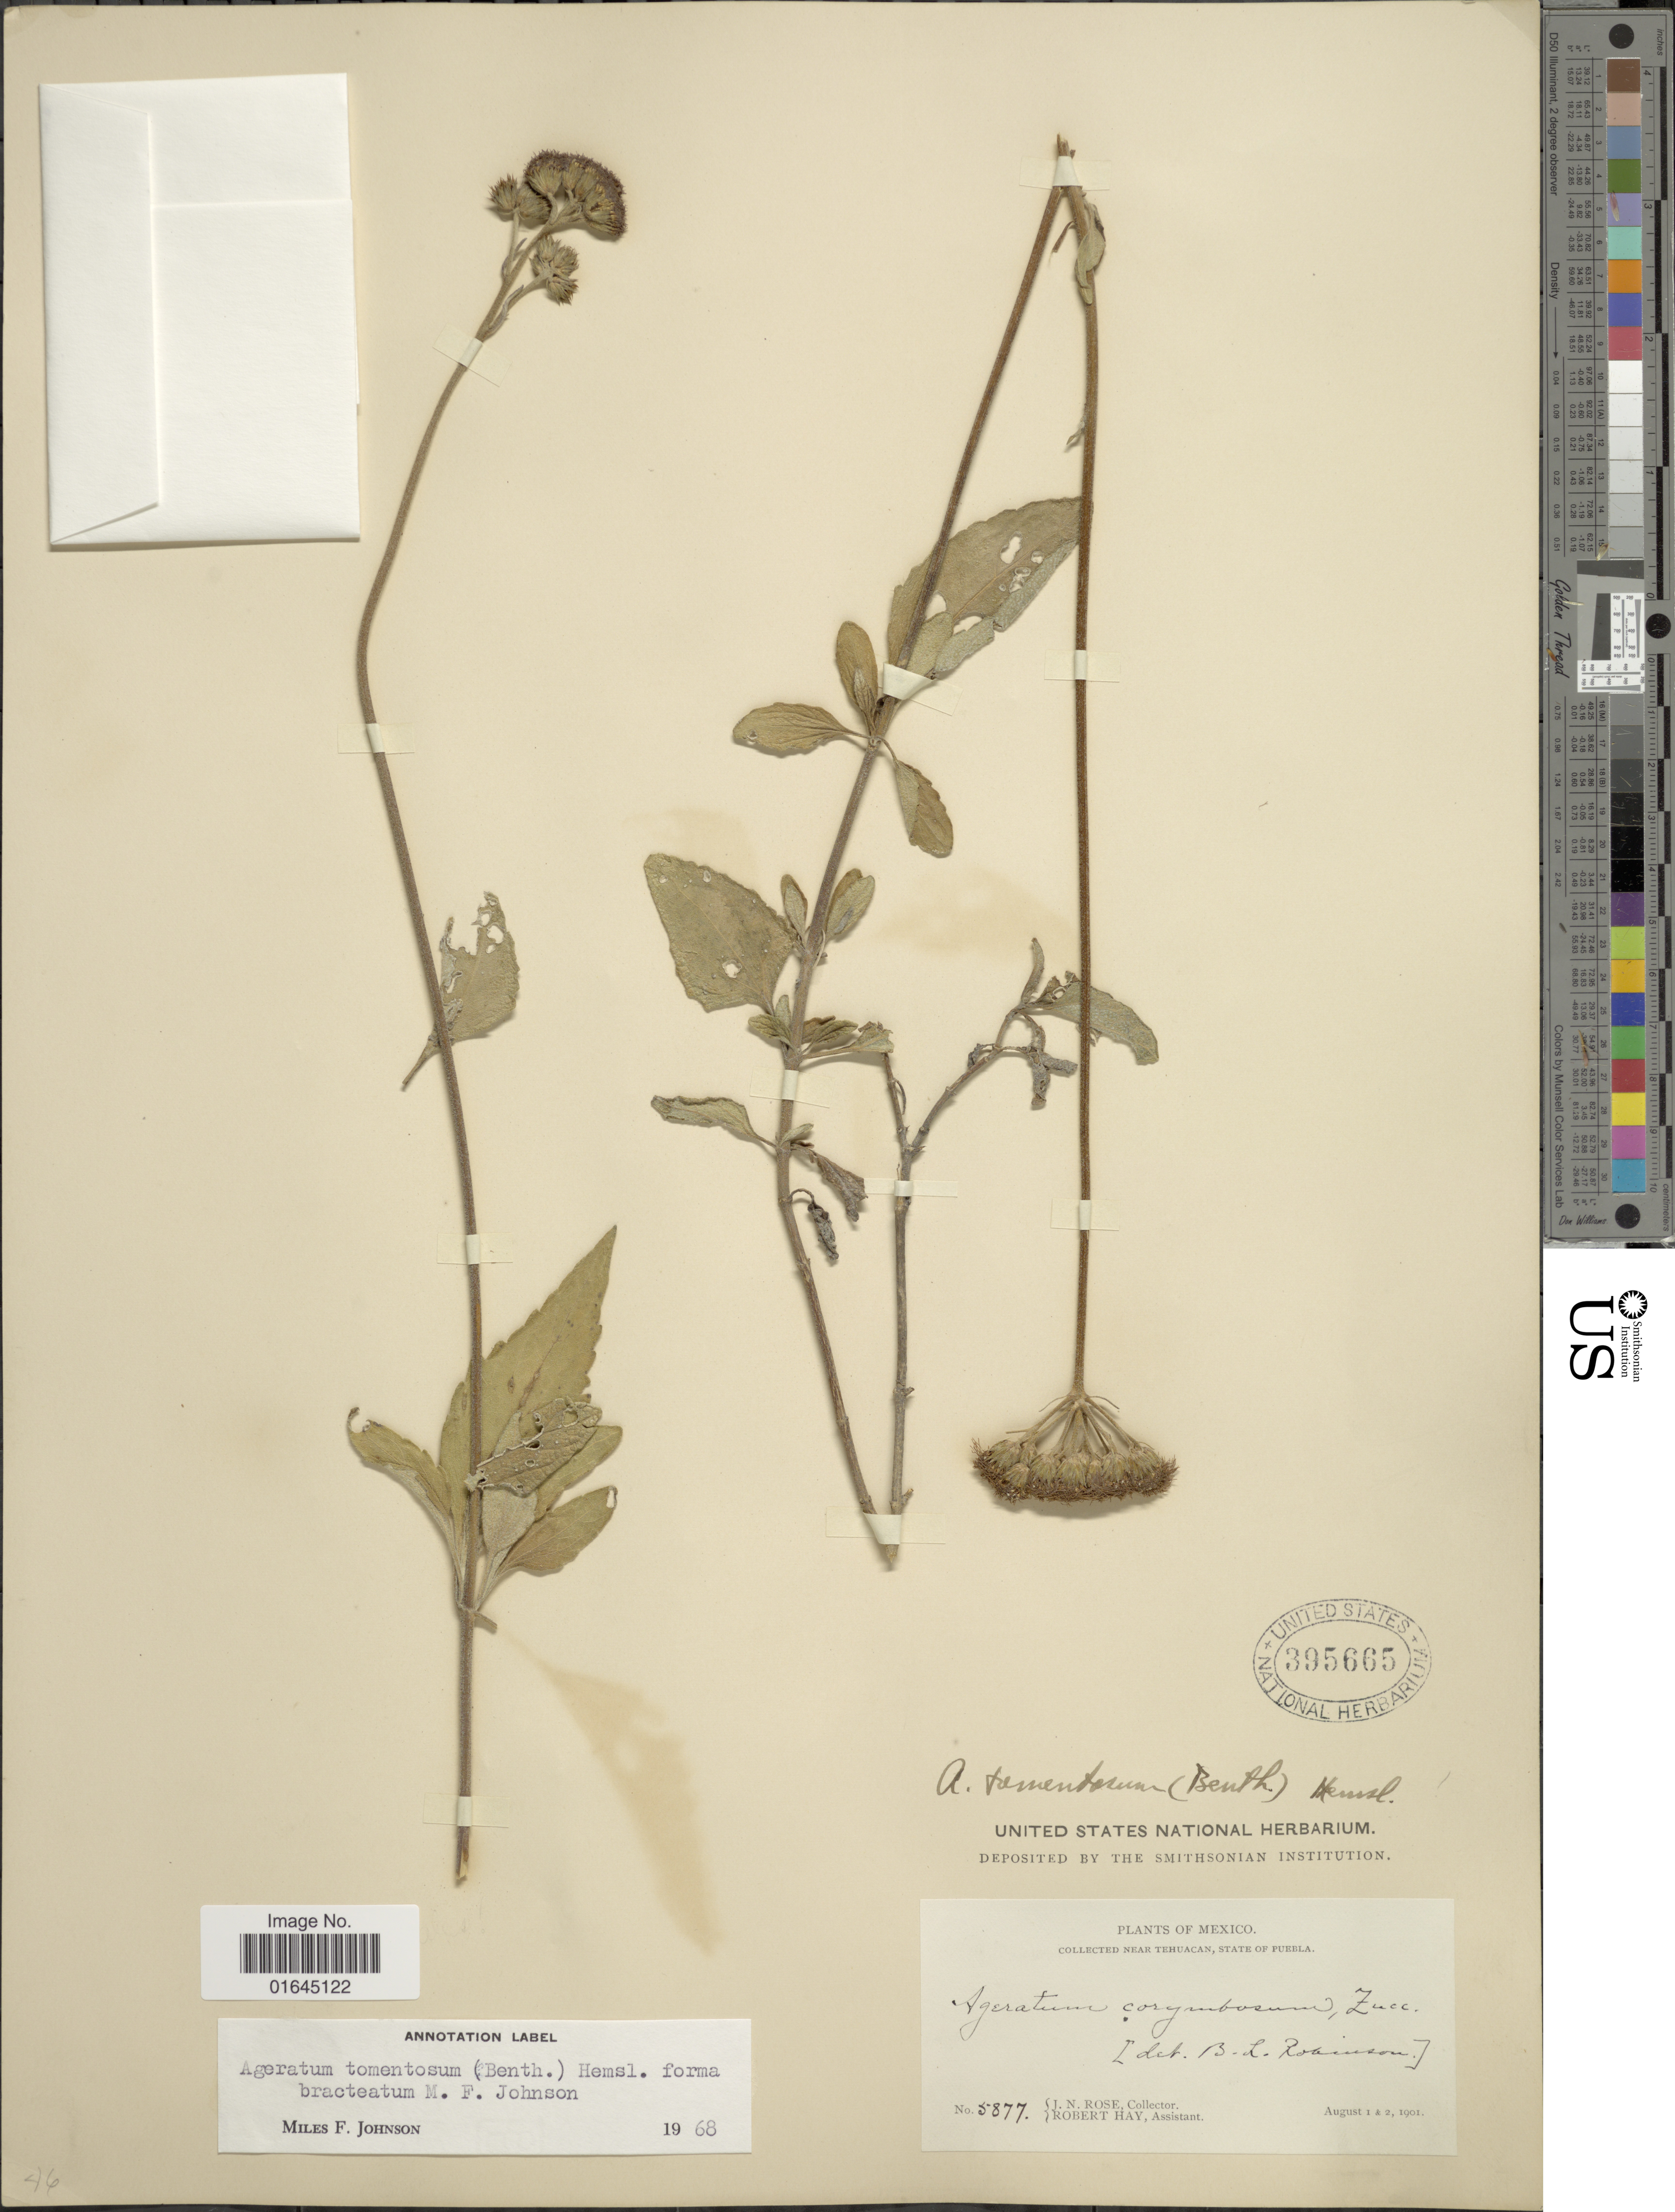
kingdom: Plantae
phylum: Tracheophyta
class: Magnoliopsida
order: Asterales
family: Asteraceae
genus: Ageratum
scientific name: Ageratum tehuacanum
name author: R.M. King & H. Rob.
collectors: J. N. Rose & R. H. Hay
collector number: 5877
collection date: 1901-08-01/1901-08-02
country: Mexico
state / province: Puebla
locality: Near Tehuacan.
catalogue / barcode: US 395665